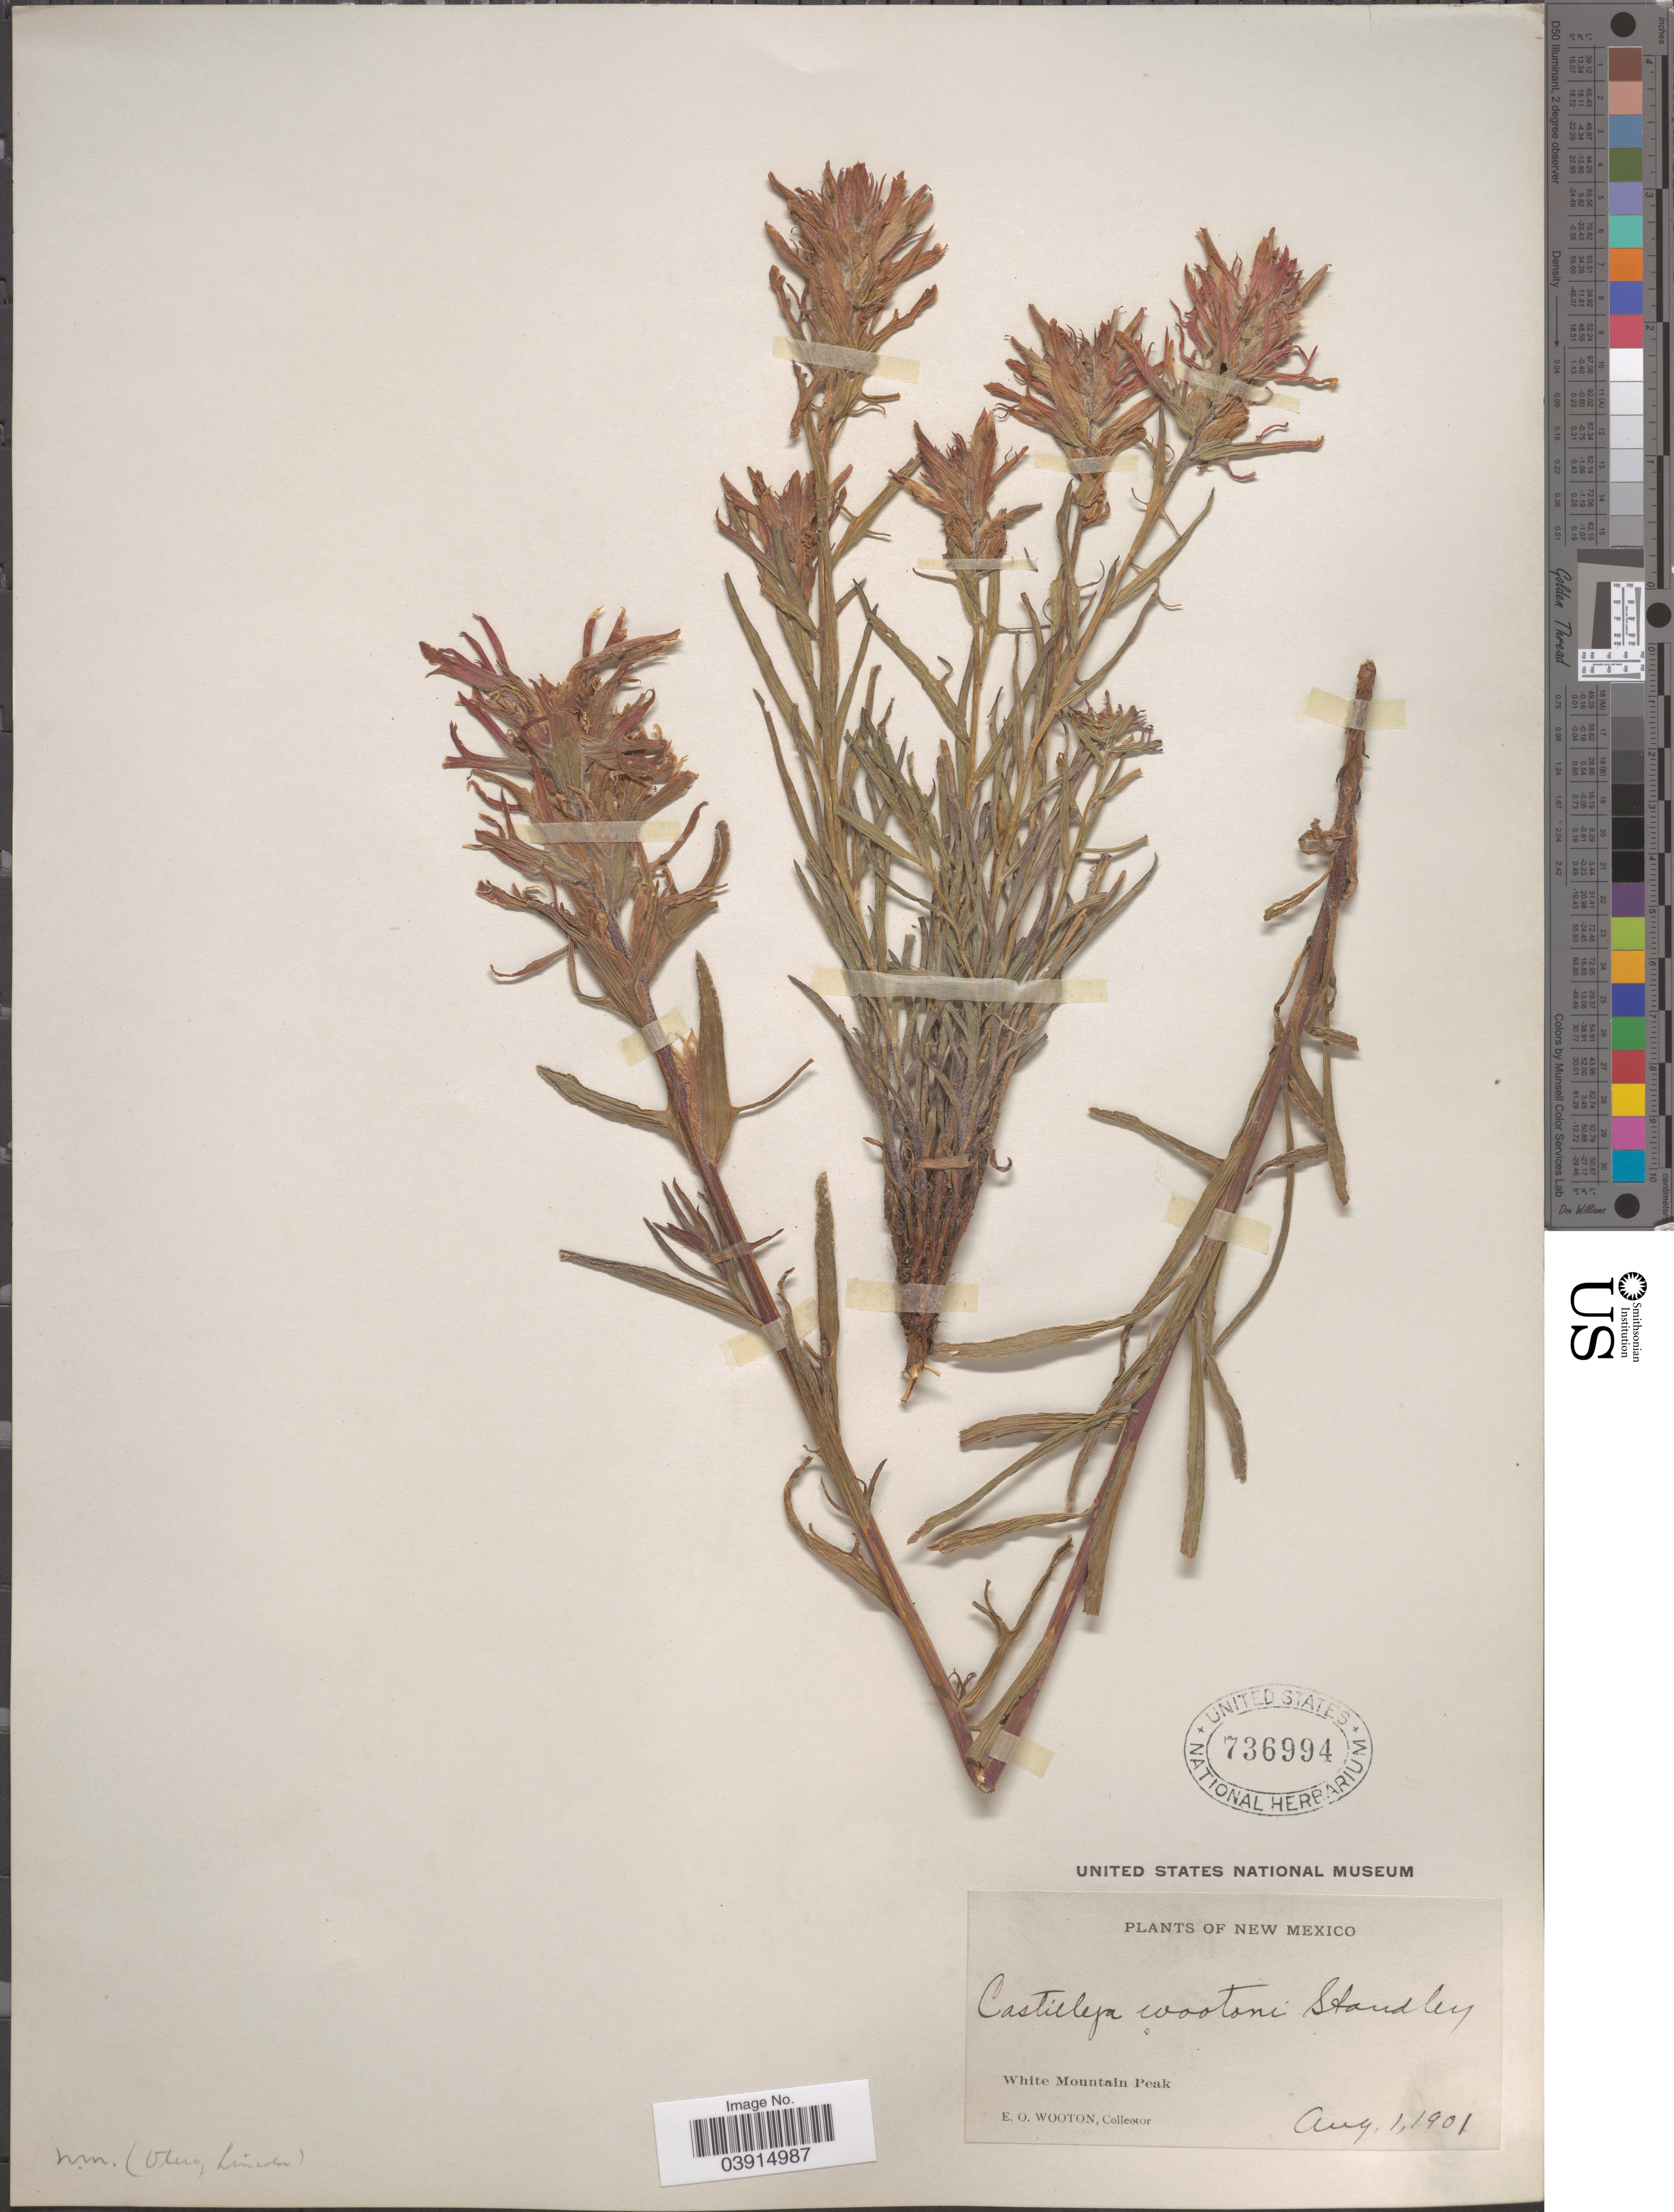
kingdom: Plantae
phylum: Tracheophyta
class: Magnoliopsida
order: Lamiales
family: Orobanchaceae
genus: Castilleja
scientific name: Castilleja sp.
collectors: E. O. Wooton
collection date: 1901-08-01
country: United States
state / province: New Mexico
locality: White Mountain Peak.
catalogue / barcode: US 736994